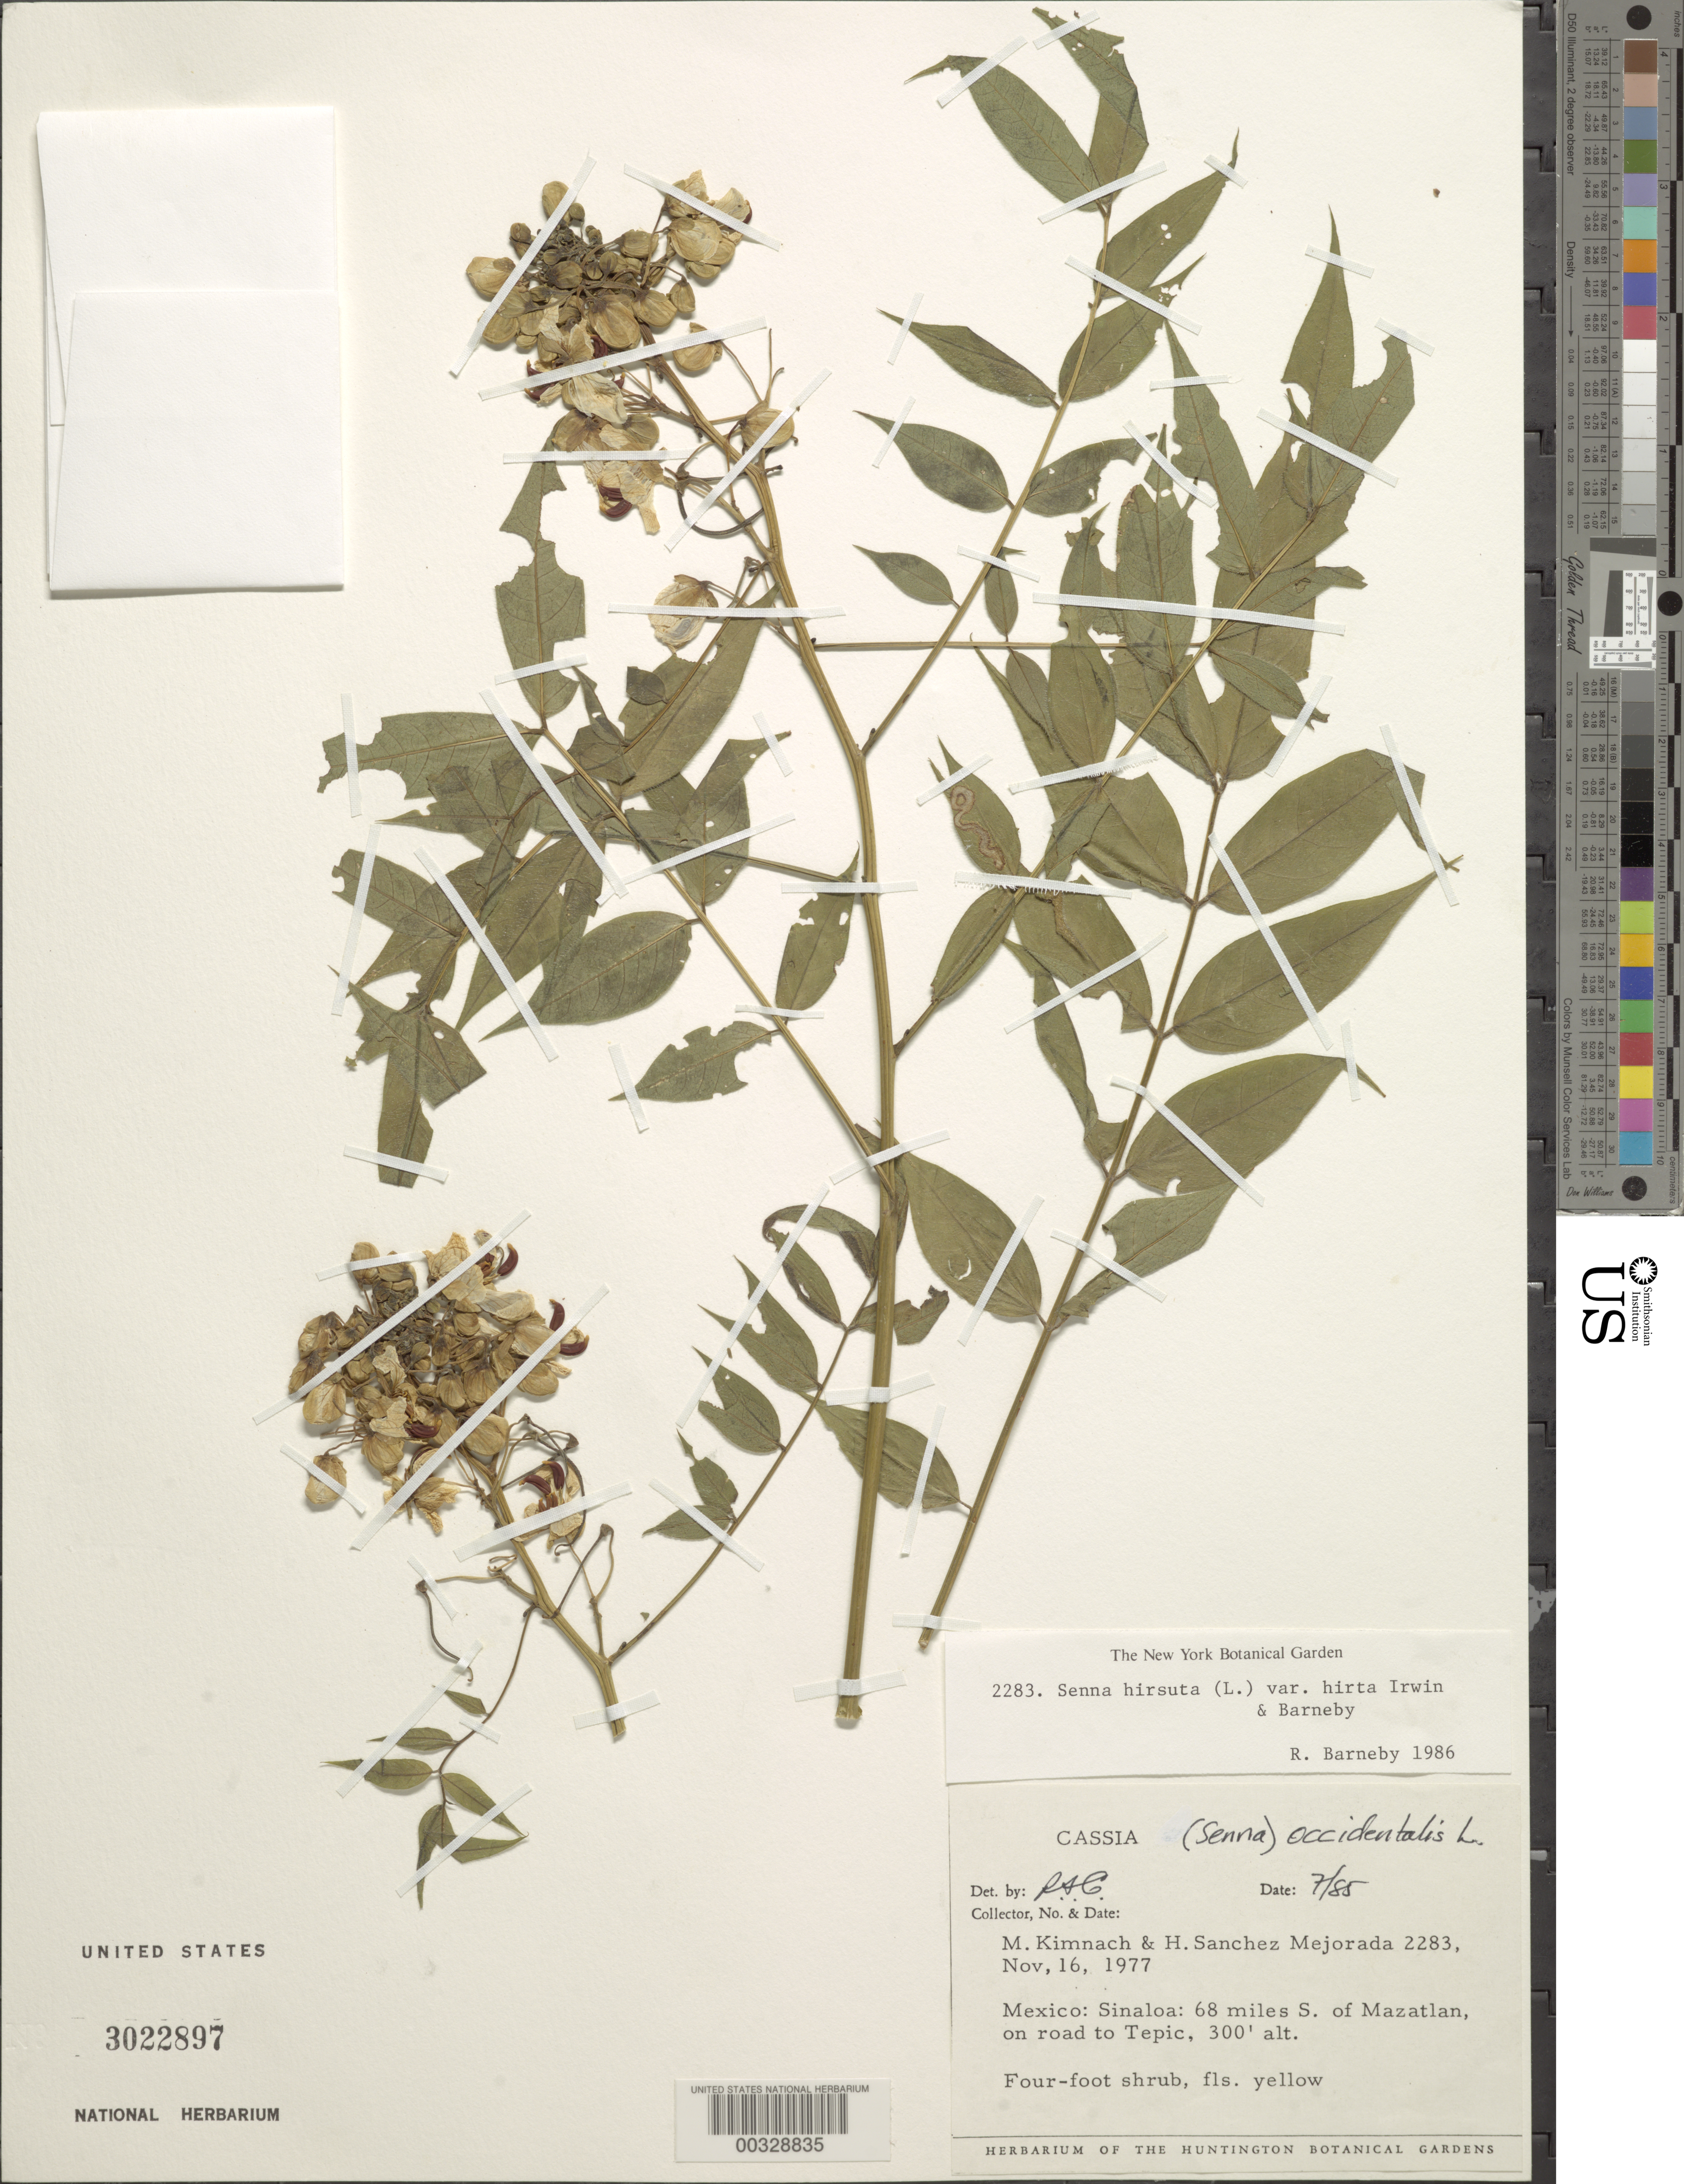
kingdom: Plantae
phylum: Tracheophyta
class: Magnoliopsida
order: Fabales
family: Fabaceae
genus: Senna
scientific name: Senna hirsuta var. hirta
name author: H.S. Irwin & Barneby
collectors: M. W. Kimnach & H. Mejorada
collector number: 2283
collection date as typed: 16 Nov 1977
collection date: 1977-11-16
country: Mexico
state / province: Sinaloa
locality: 68 mi S of Mazatlan on road to Tepic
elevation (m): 91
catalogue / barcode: US 3022897